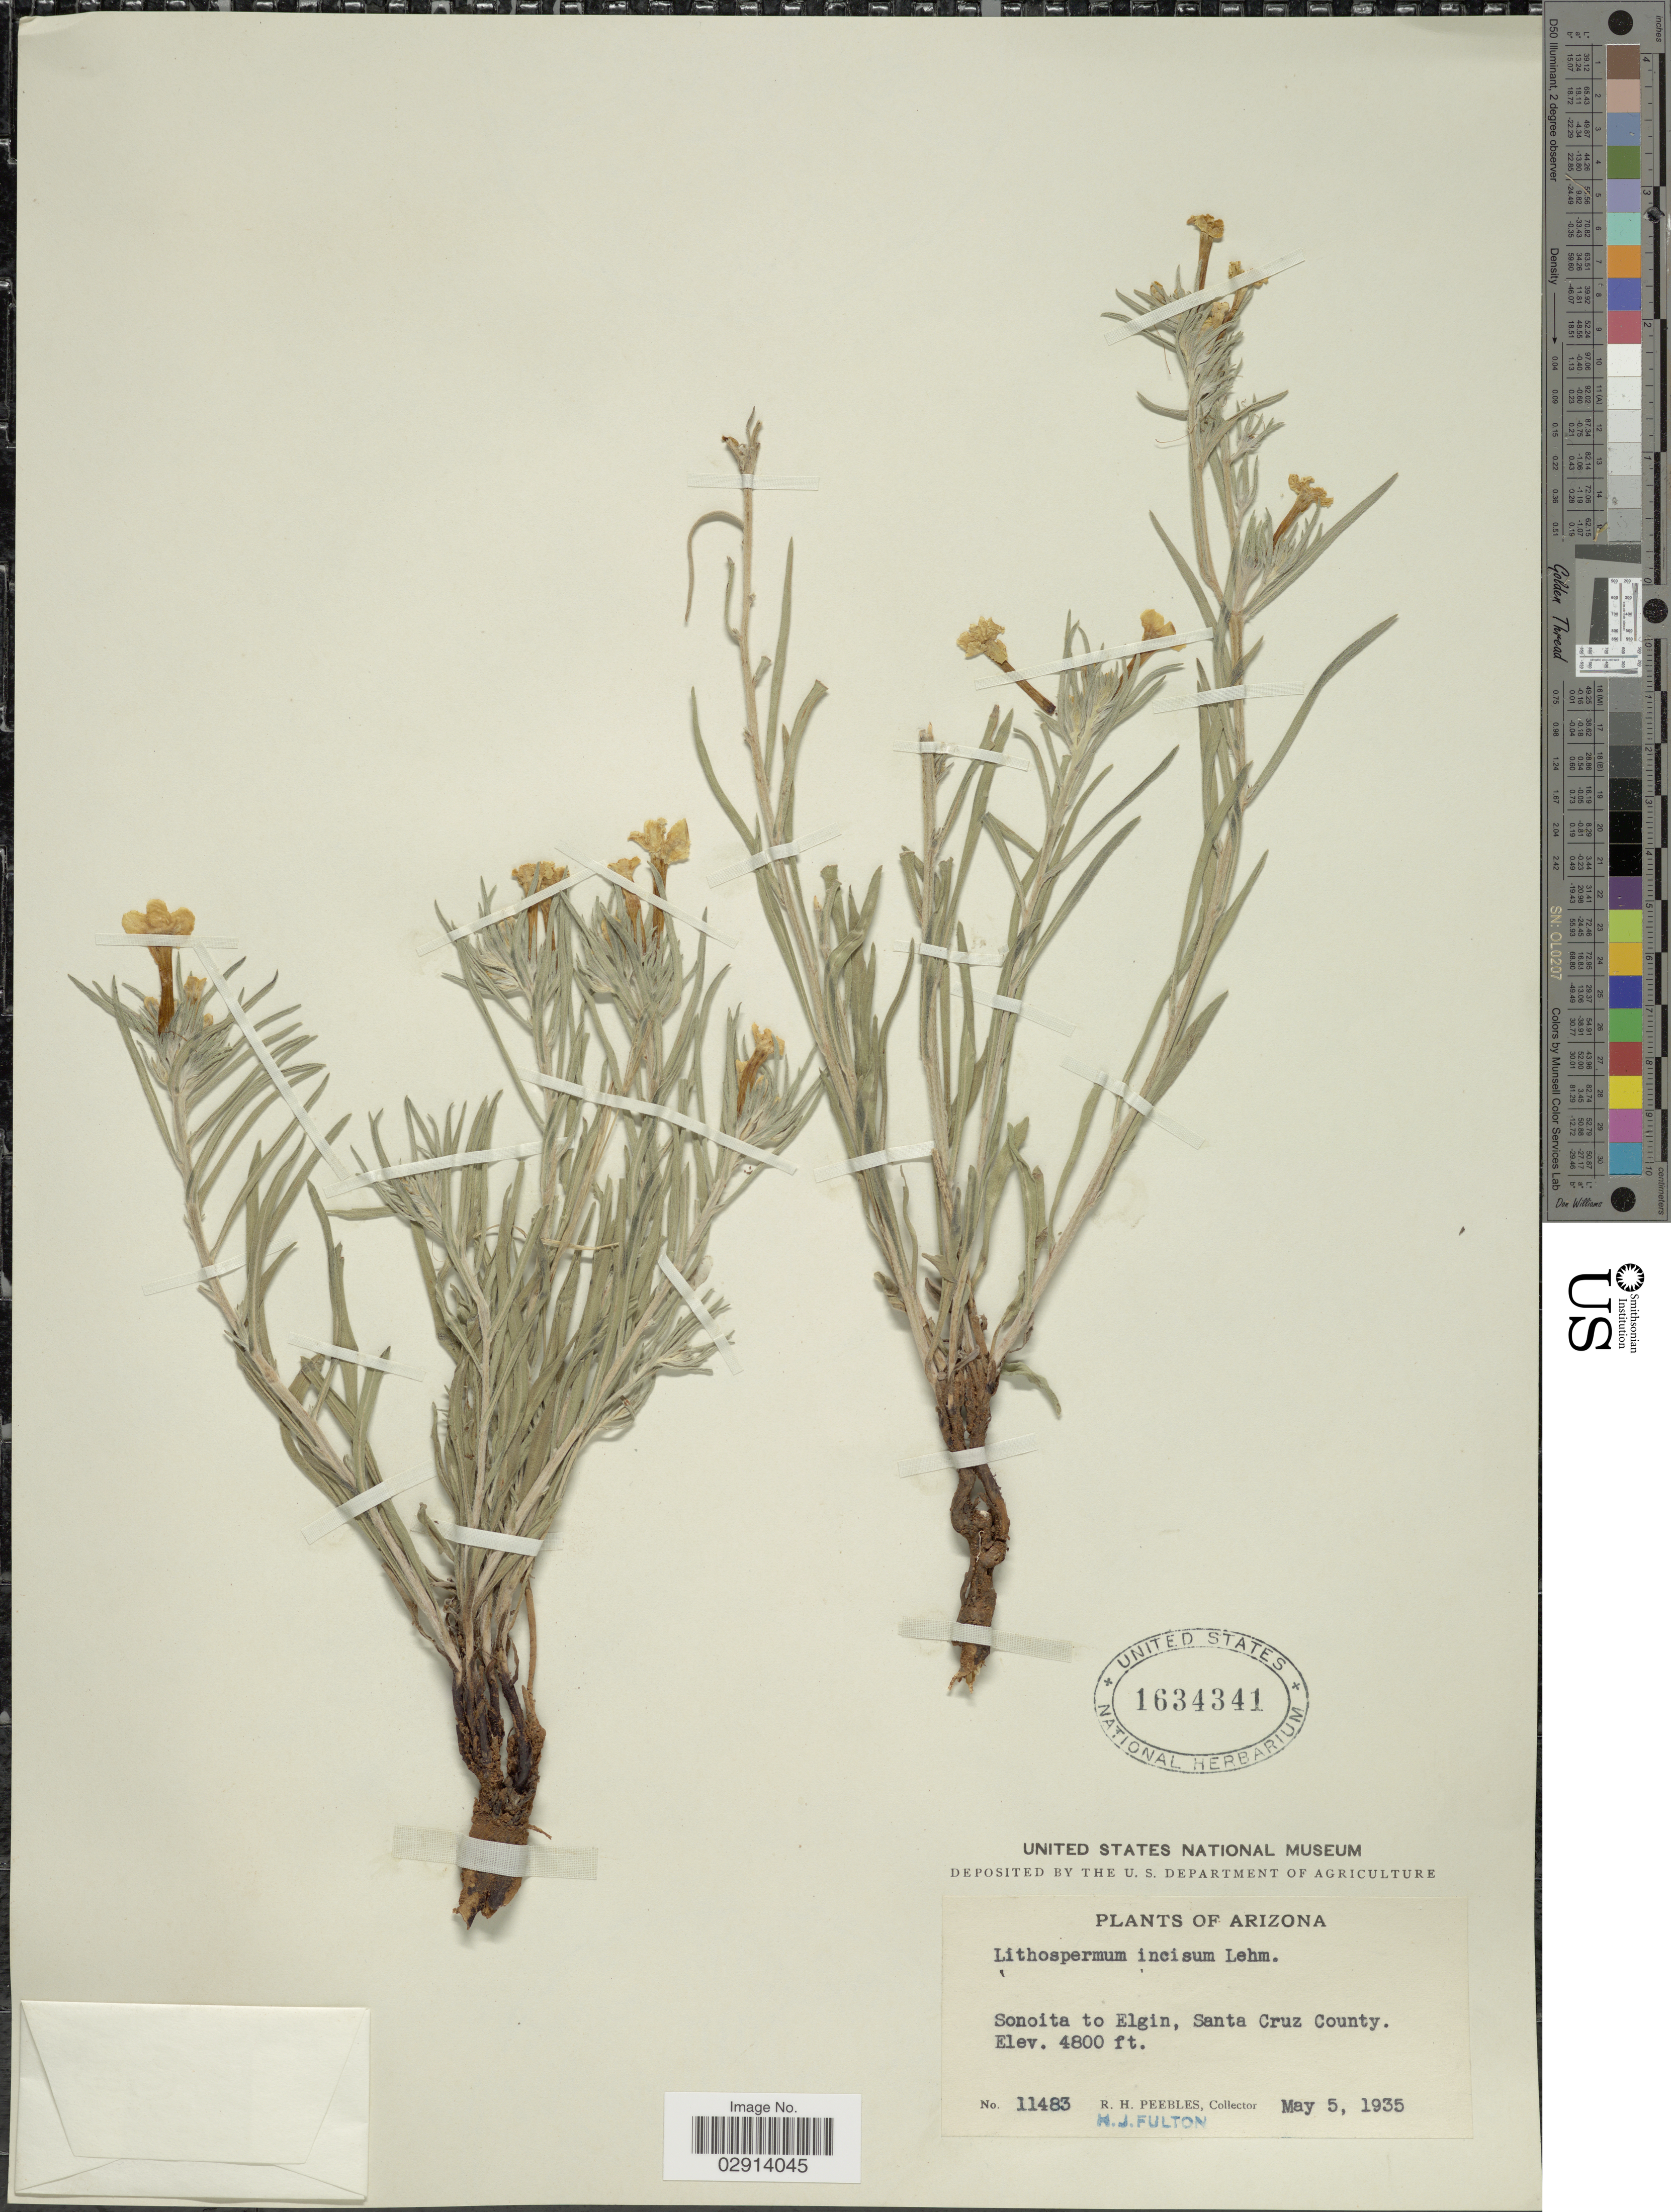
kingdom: Plantae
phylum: Tracheophyta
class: Magnoliopsida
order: Boraginales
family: Boraginaceae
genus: Lithospermum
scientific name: Lithospermum incisum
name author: Lehm.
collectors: R. H. Peebles & H. Fulton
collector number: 11483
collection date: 1935-05-05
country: United States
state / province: Arizona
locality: Sonoita to Elgin, Santa Cruz County.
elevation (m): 1463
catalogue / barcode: US 1634341